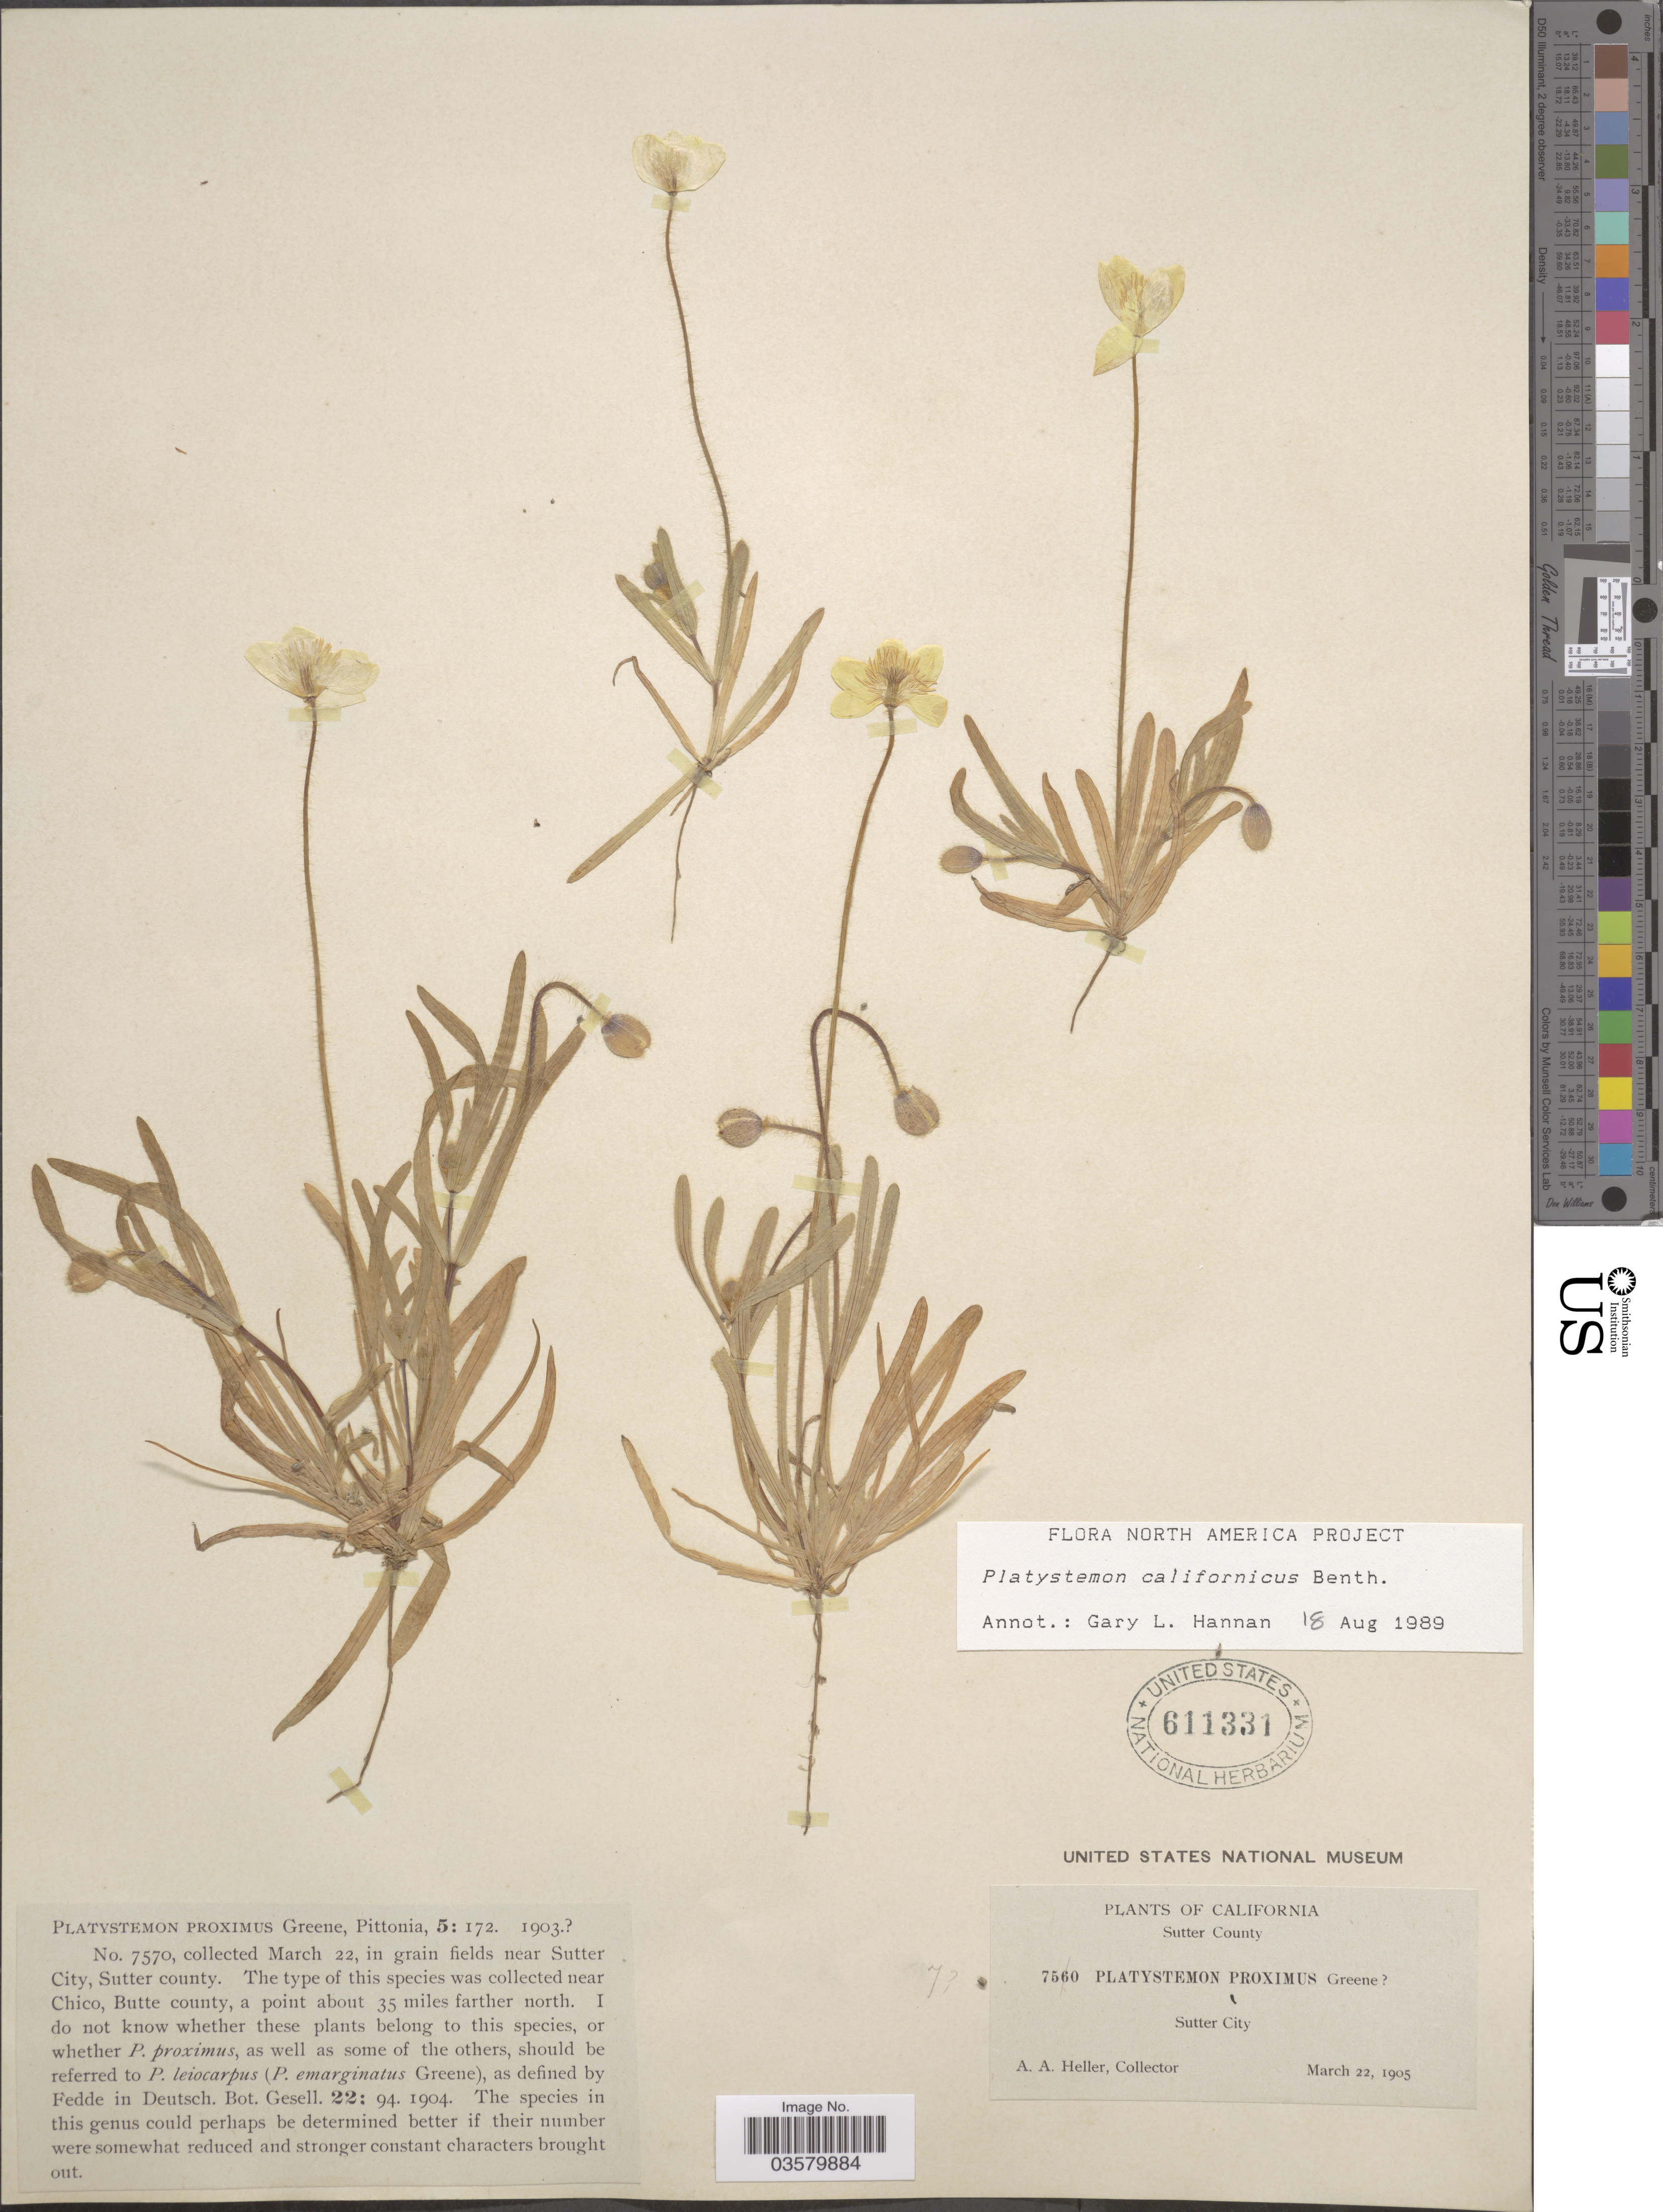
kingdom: Plantae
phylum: Tracheophyta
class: Magnoliopsida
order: Ranunculales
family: Papaveraceae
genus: Platystemon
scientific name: Platystemon californicus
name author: Benth.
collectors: A. A. Heller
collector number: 7560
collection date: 1905-03-22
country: United States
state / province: California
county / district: Sutter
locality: Sutter County. Near Sutter City.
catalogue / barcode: US 611331